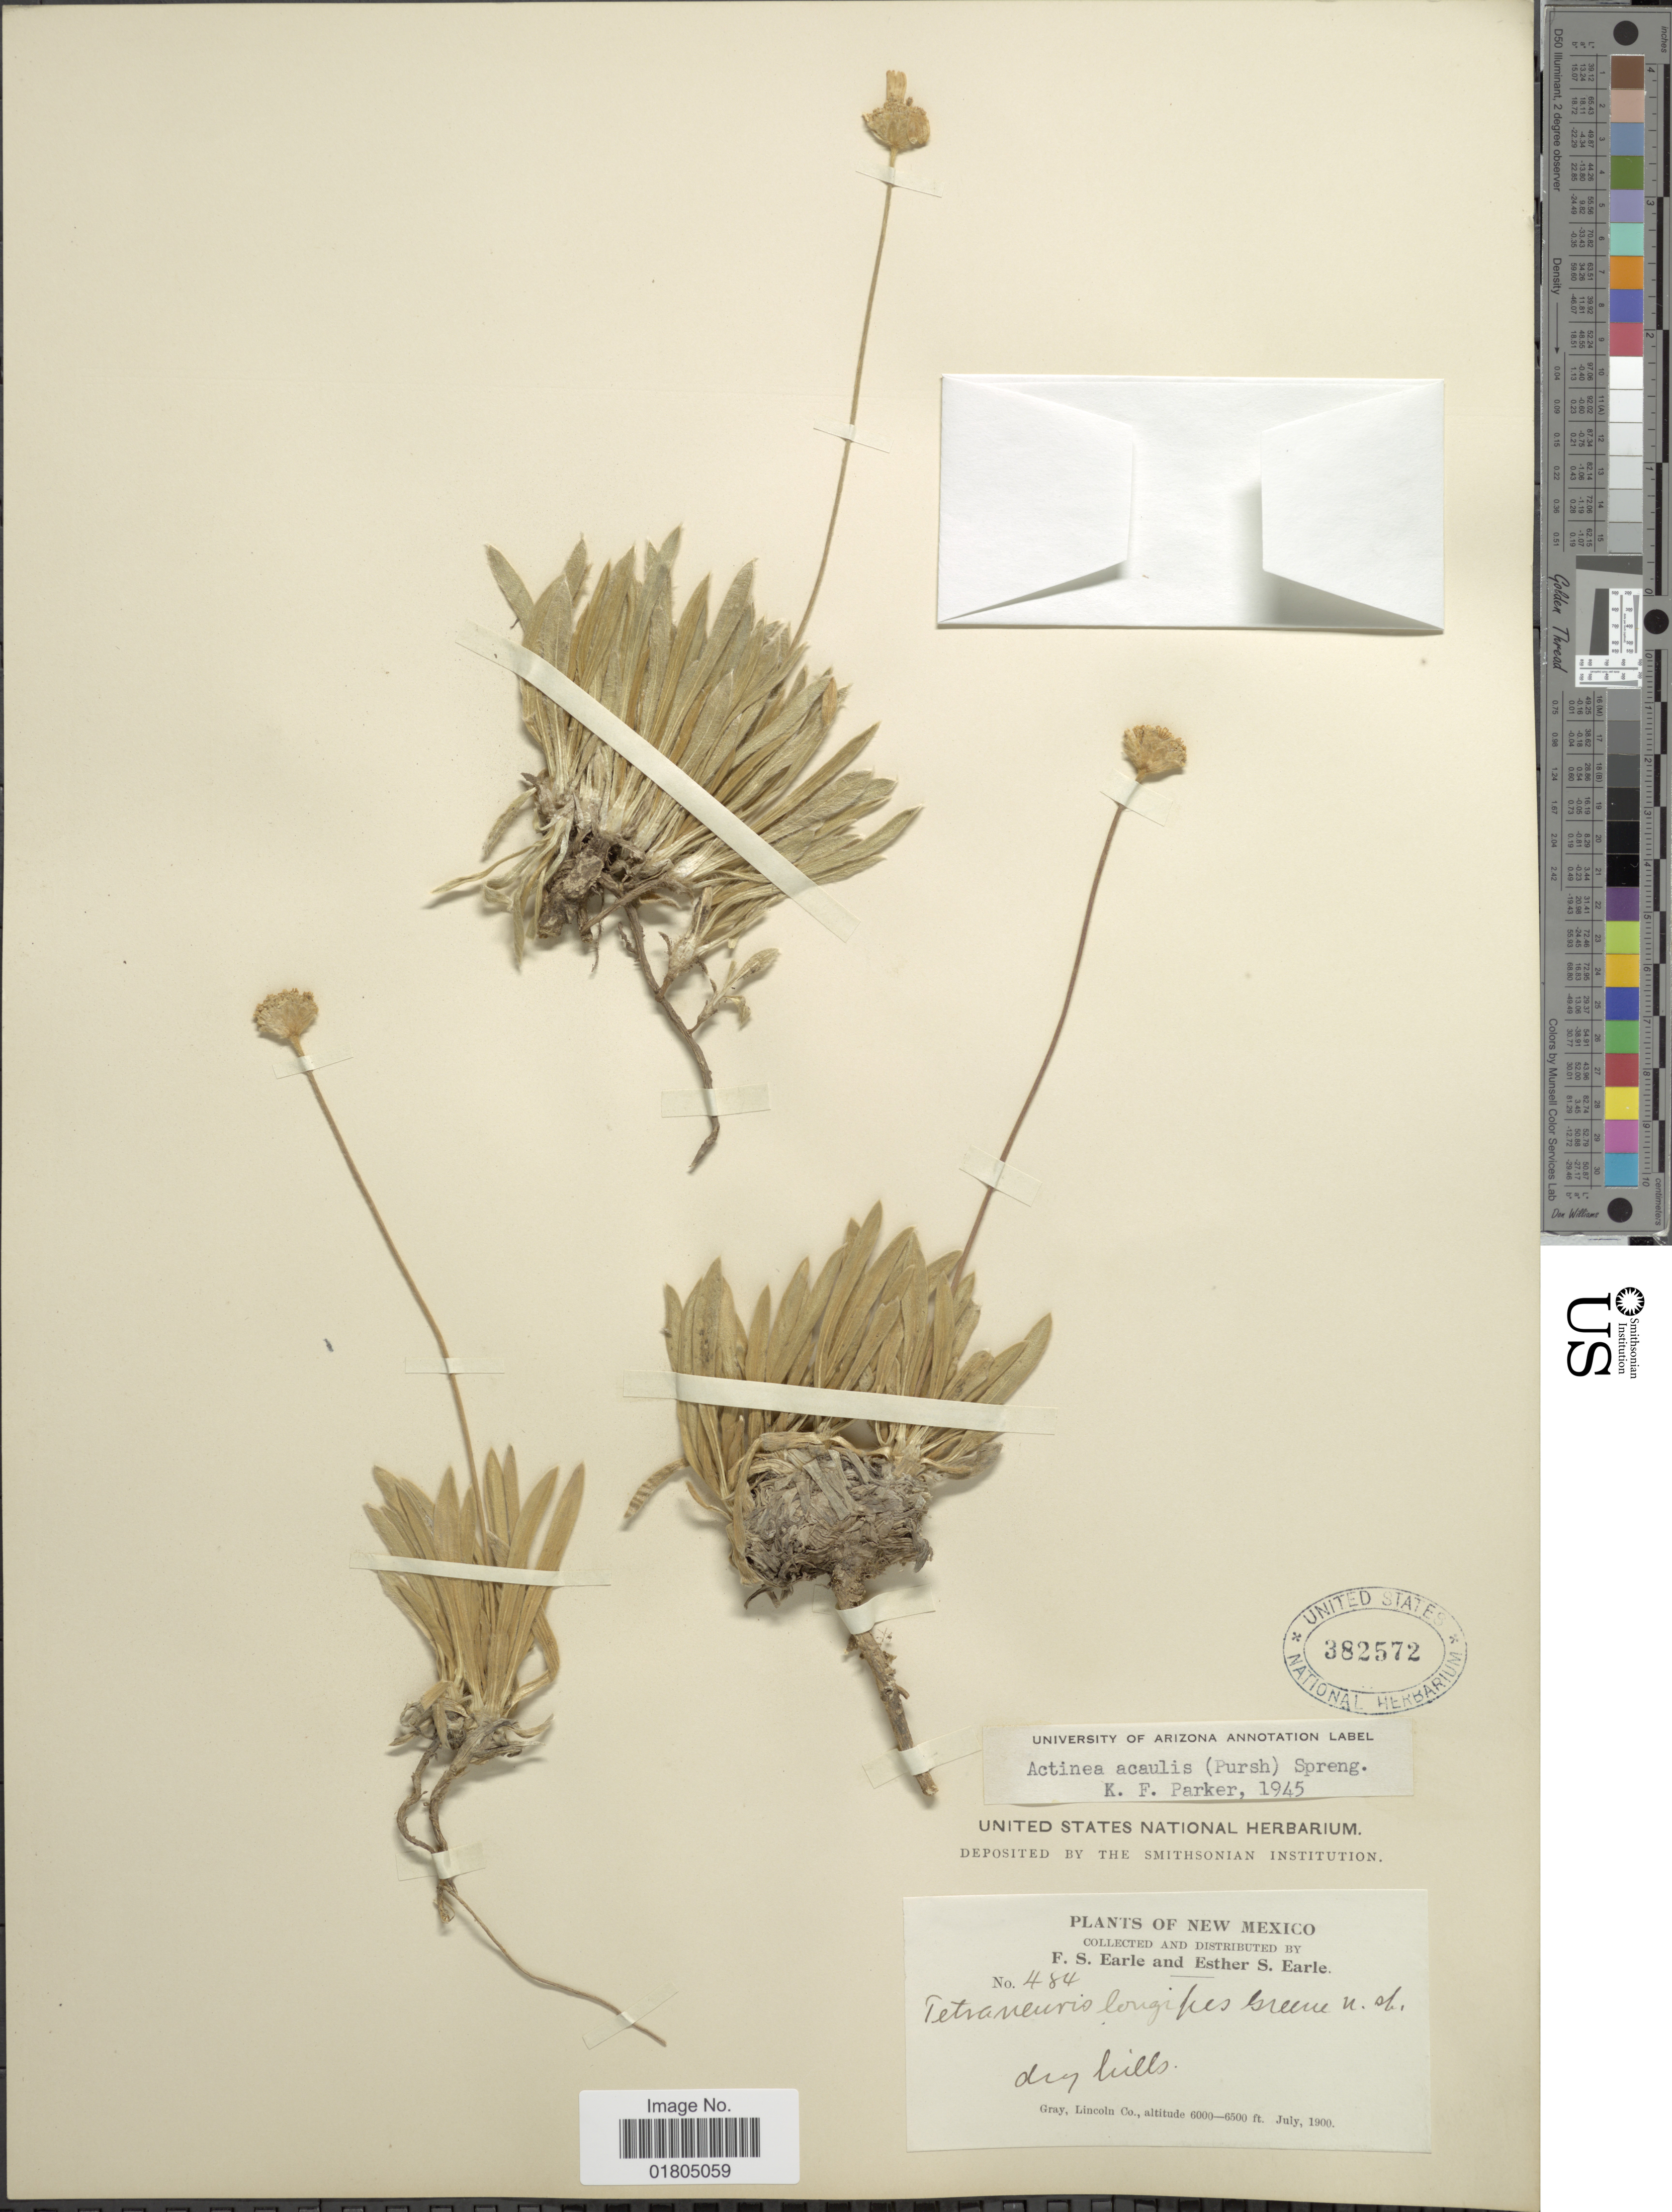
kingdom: Plantae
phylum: Tracheophyta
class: Magnoliopsida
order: Asterales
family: Asteraceae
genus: Actinea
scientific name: Actinea acaulis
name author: (Pursh) Spreng.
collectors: F. S. Earle & E. S. Earle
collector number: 484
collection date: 1900-07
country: United States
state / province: New Mexico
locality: Gray, Lincoln Co.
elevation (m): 1829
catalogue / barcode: US 382572